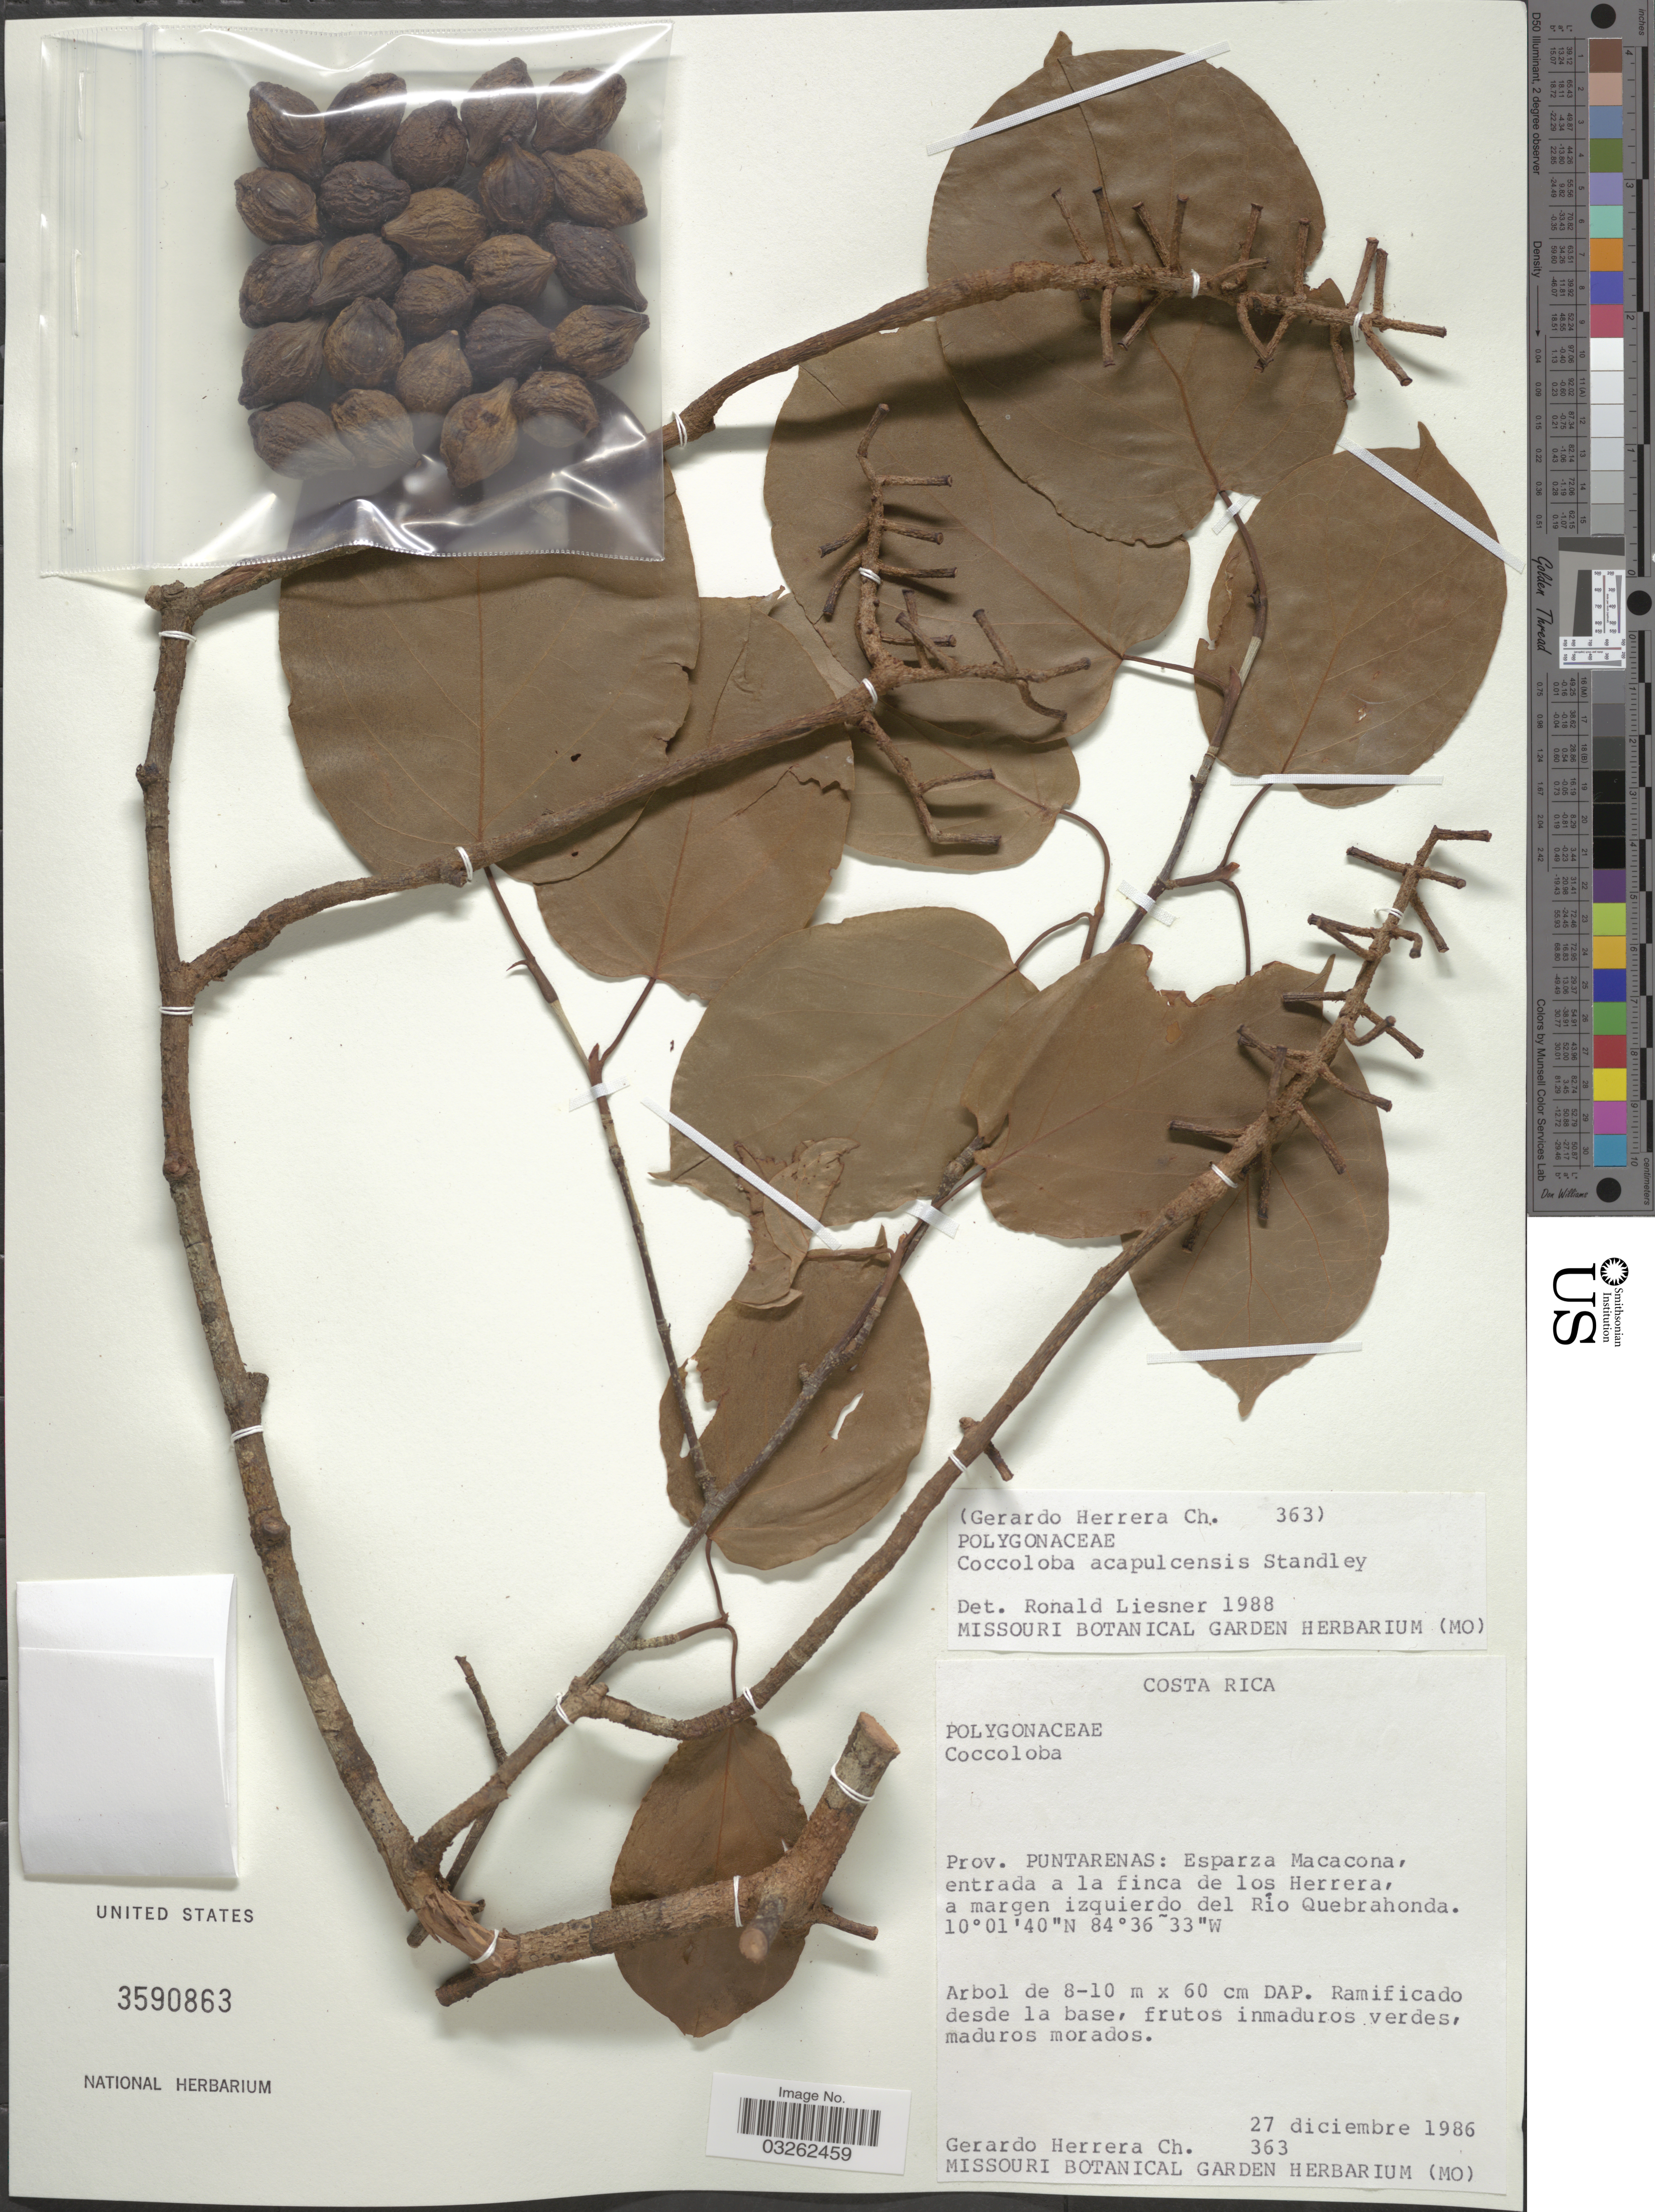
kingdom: Plantae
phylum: Tracheophyta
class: Magnoliopsida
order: Caryophyllales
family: Polygonaceae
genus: Coccoloba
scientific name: Coccoloba acapulcensis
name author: Standl.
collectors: G. Herrera Ch.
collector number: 363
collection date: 1986-12-27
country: Costa Rica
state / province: Puntarenas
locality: Esparza Macacona, entrada a la finca de los Herrera, a margen izquierdo del Río Quebrahonda.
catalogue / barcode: US 3590863